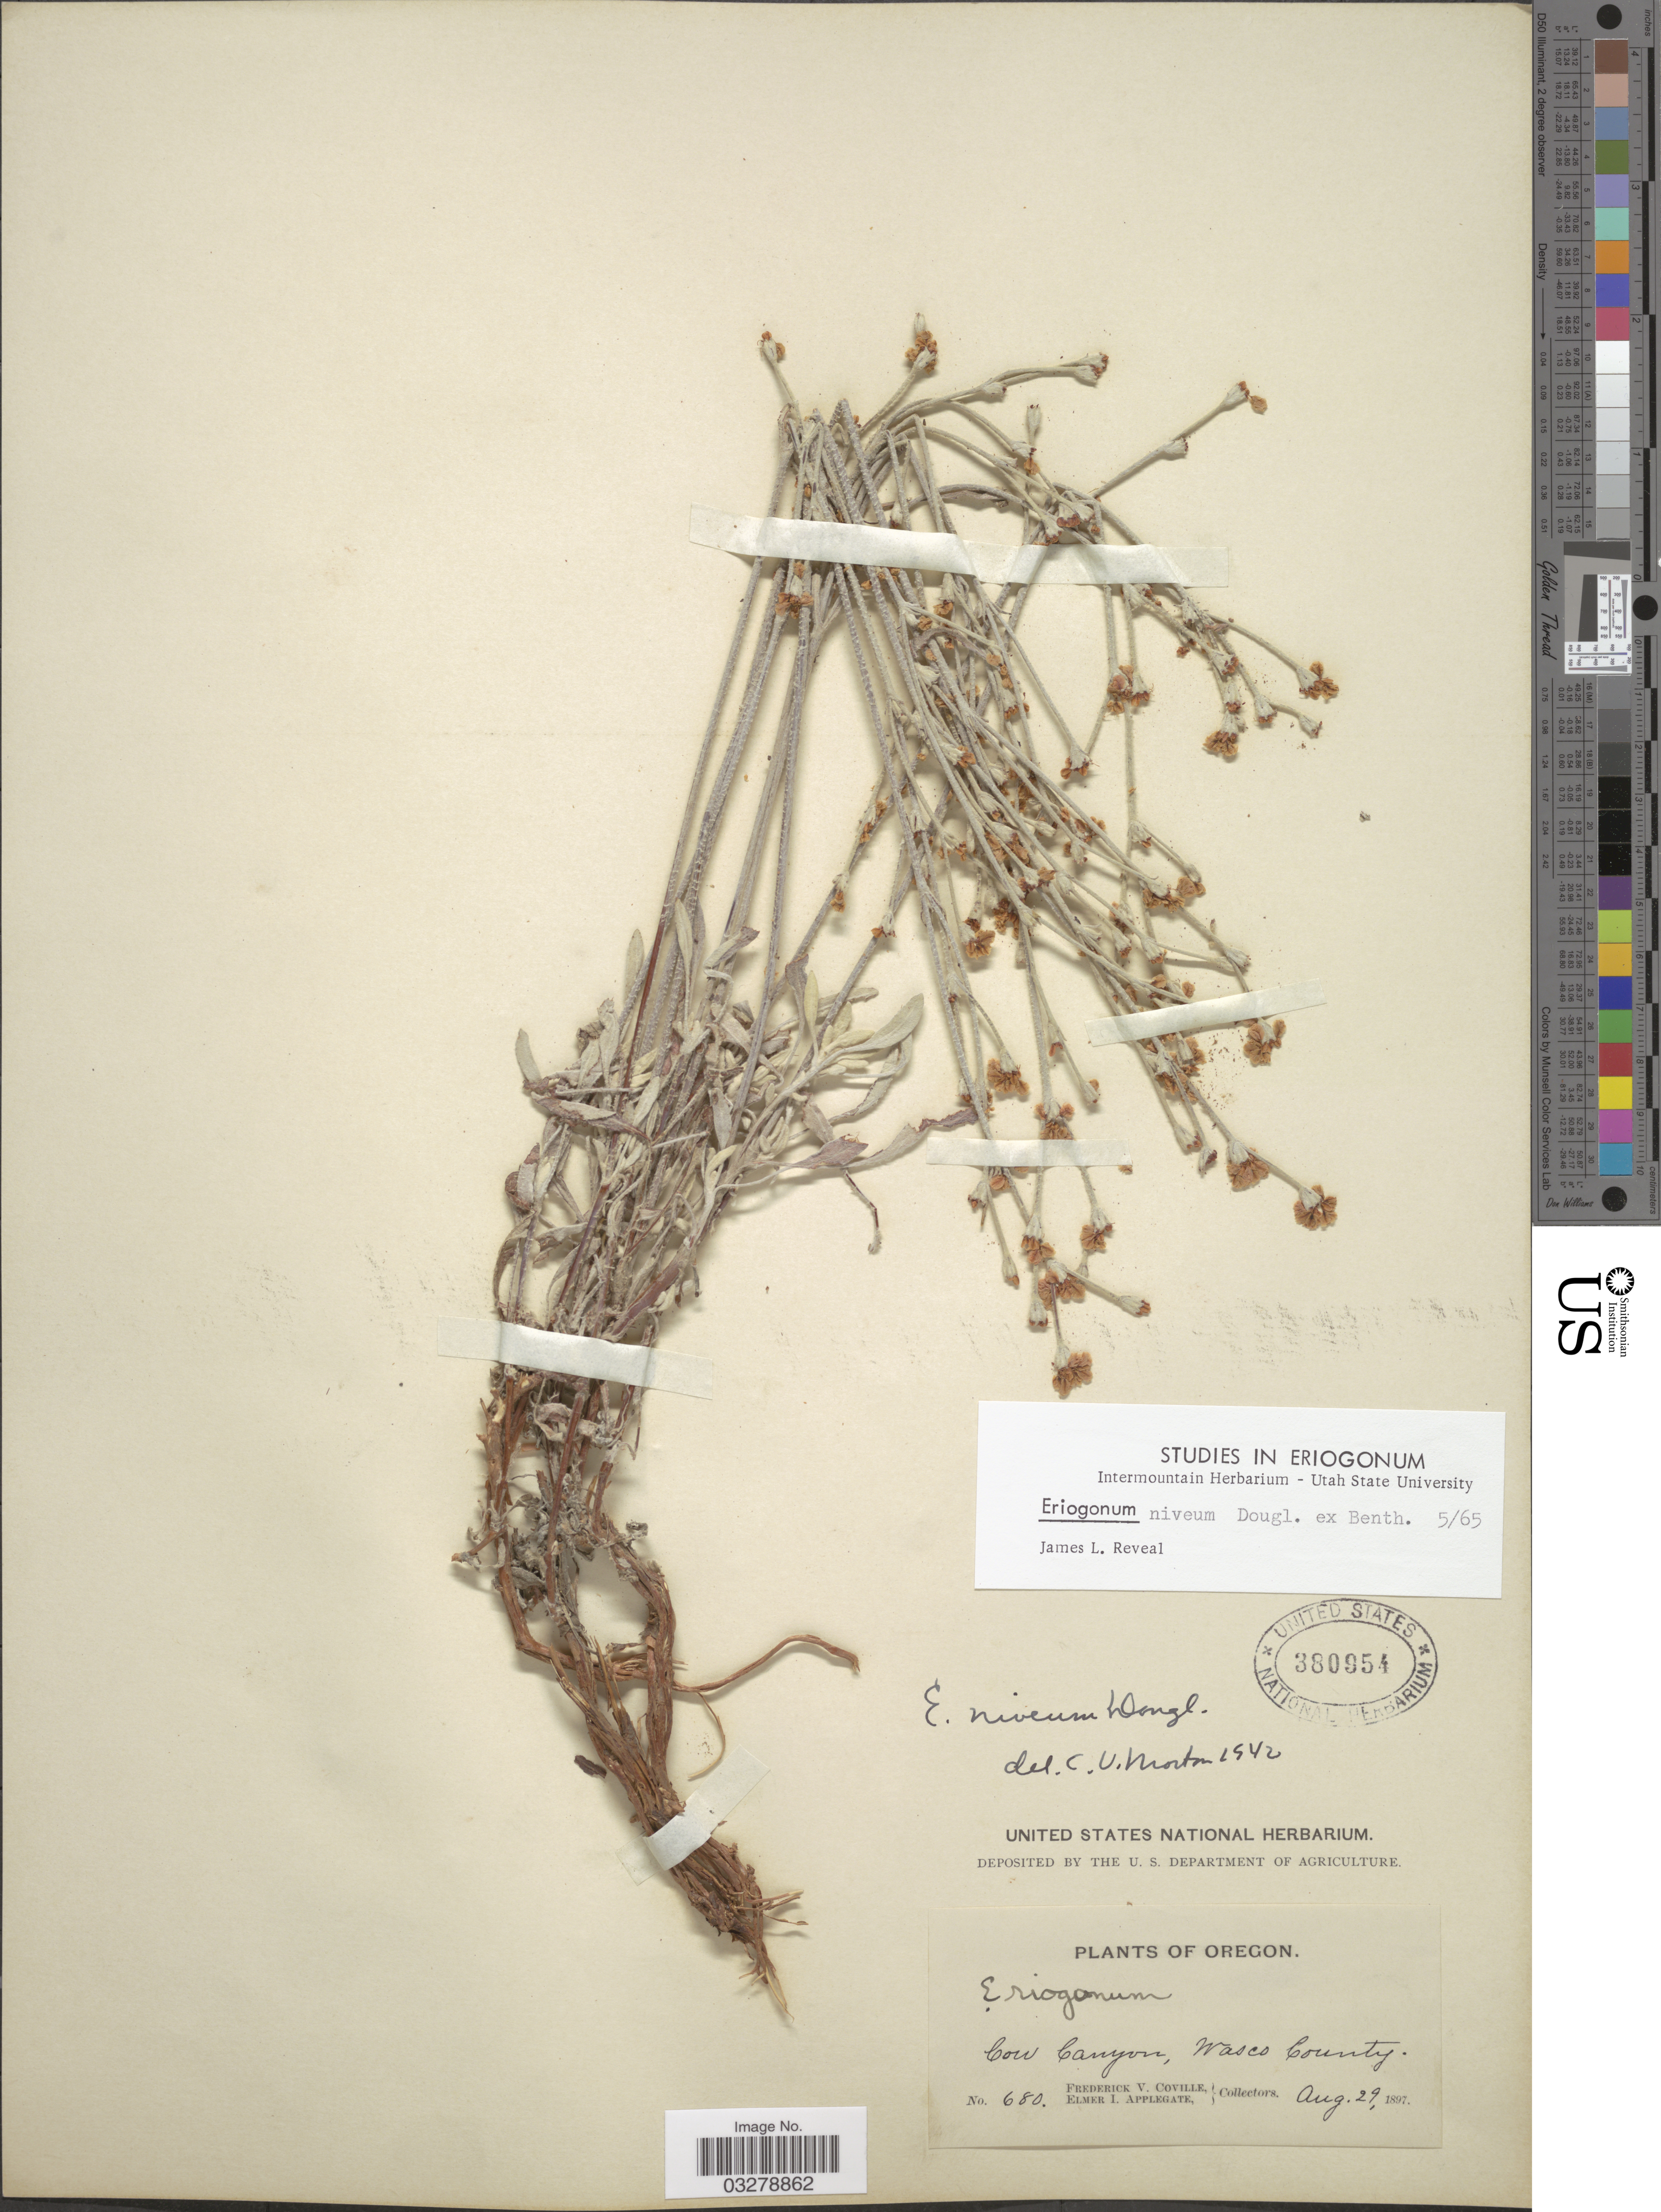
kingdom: Plantae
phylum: Tracheophyta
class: Magnoliopsida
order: Caryophyllales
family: Polygonaceae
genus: Eriogonum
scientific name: Eriogonum niverum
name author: Douglas ex Benth.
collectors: F. V. Coville & E. I. Applegate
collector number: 680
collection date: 1897-08-29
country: United States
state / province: Oregon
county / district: Wasco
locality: Cow Canyon, Wasco County.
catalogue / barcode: US 380954